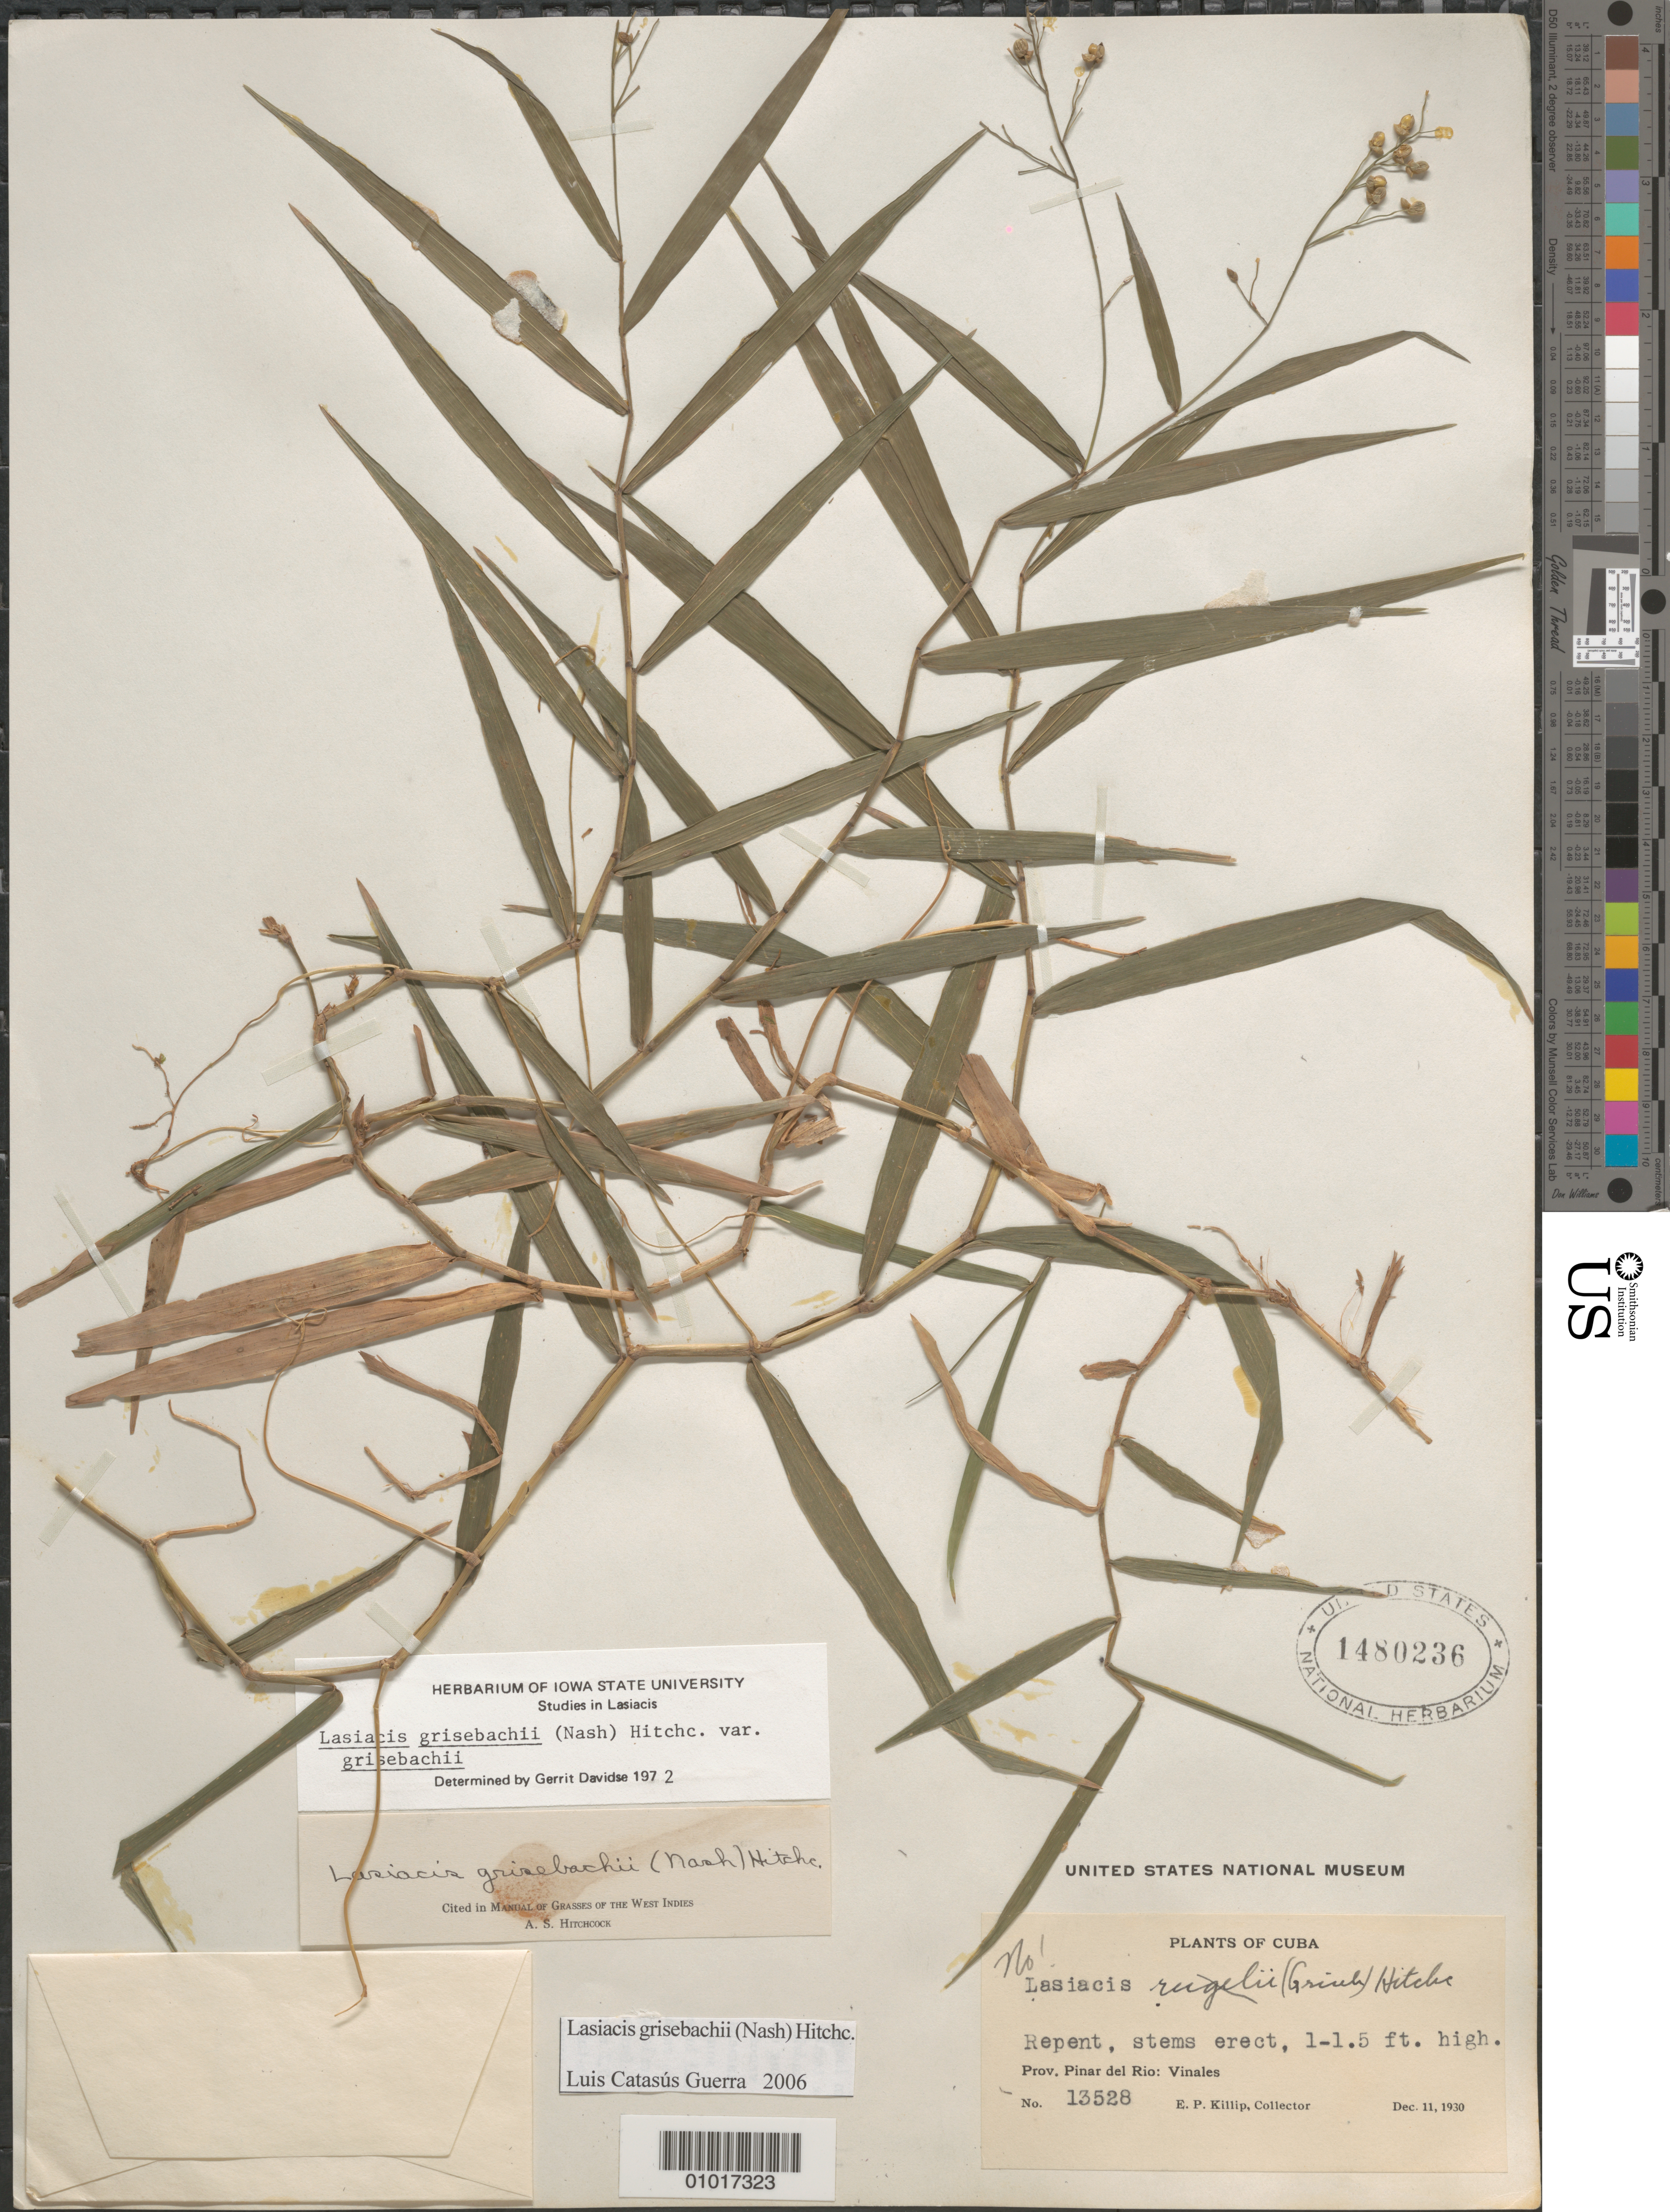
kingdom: Plantae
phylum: Tracheophyta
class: Liliopsida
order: Poales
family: Poaceae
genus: Lasiacis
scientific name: Lasiacis grisebachii var. grisebachii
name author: (Nash) Hitchc.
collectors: E. P. Killip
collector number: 13528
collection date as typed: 11 Dec 1930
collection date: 1930-12-11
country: Cuba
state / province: Pinar del Rio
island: Cuba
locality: prov Pinar del Rio: Vinales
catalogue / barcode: US 1480236